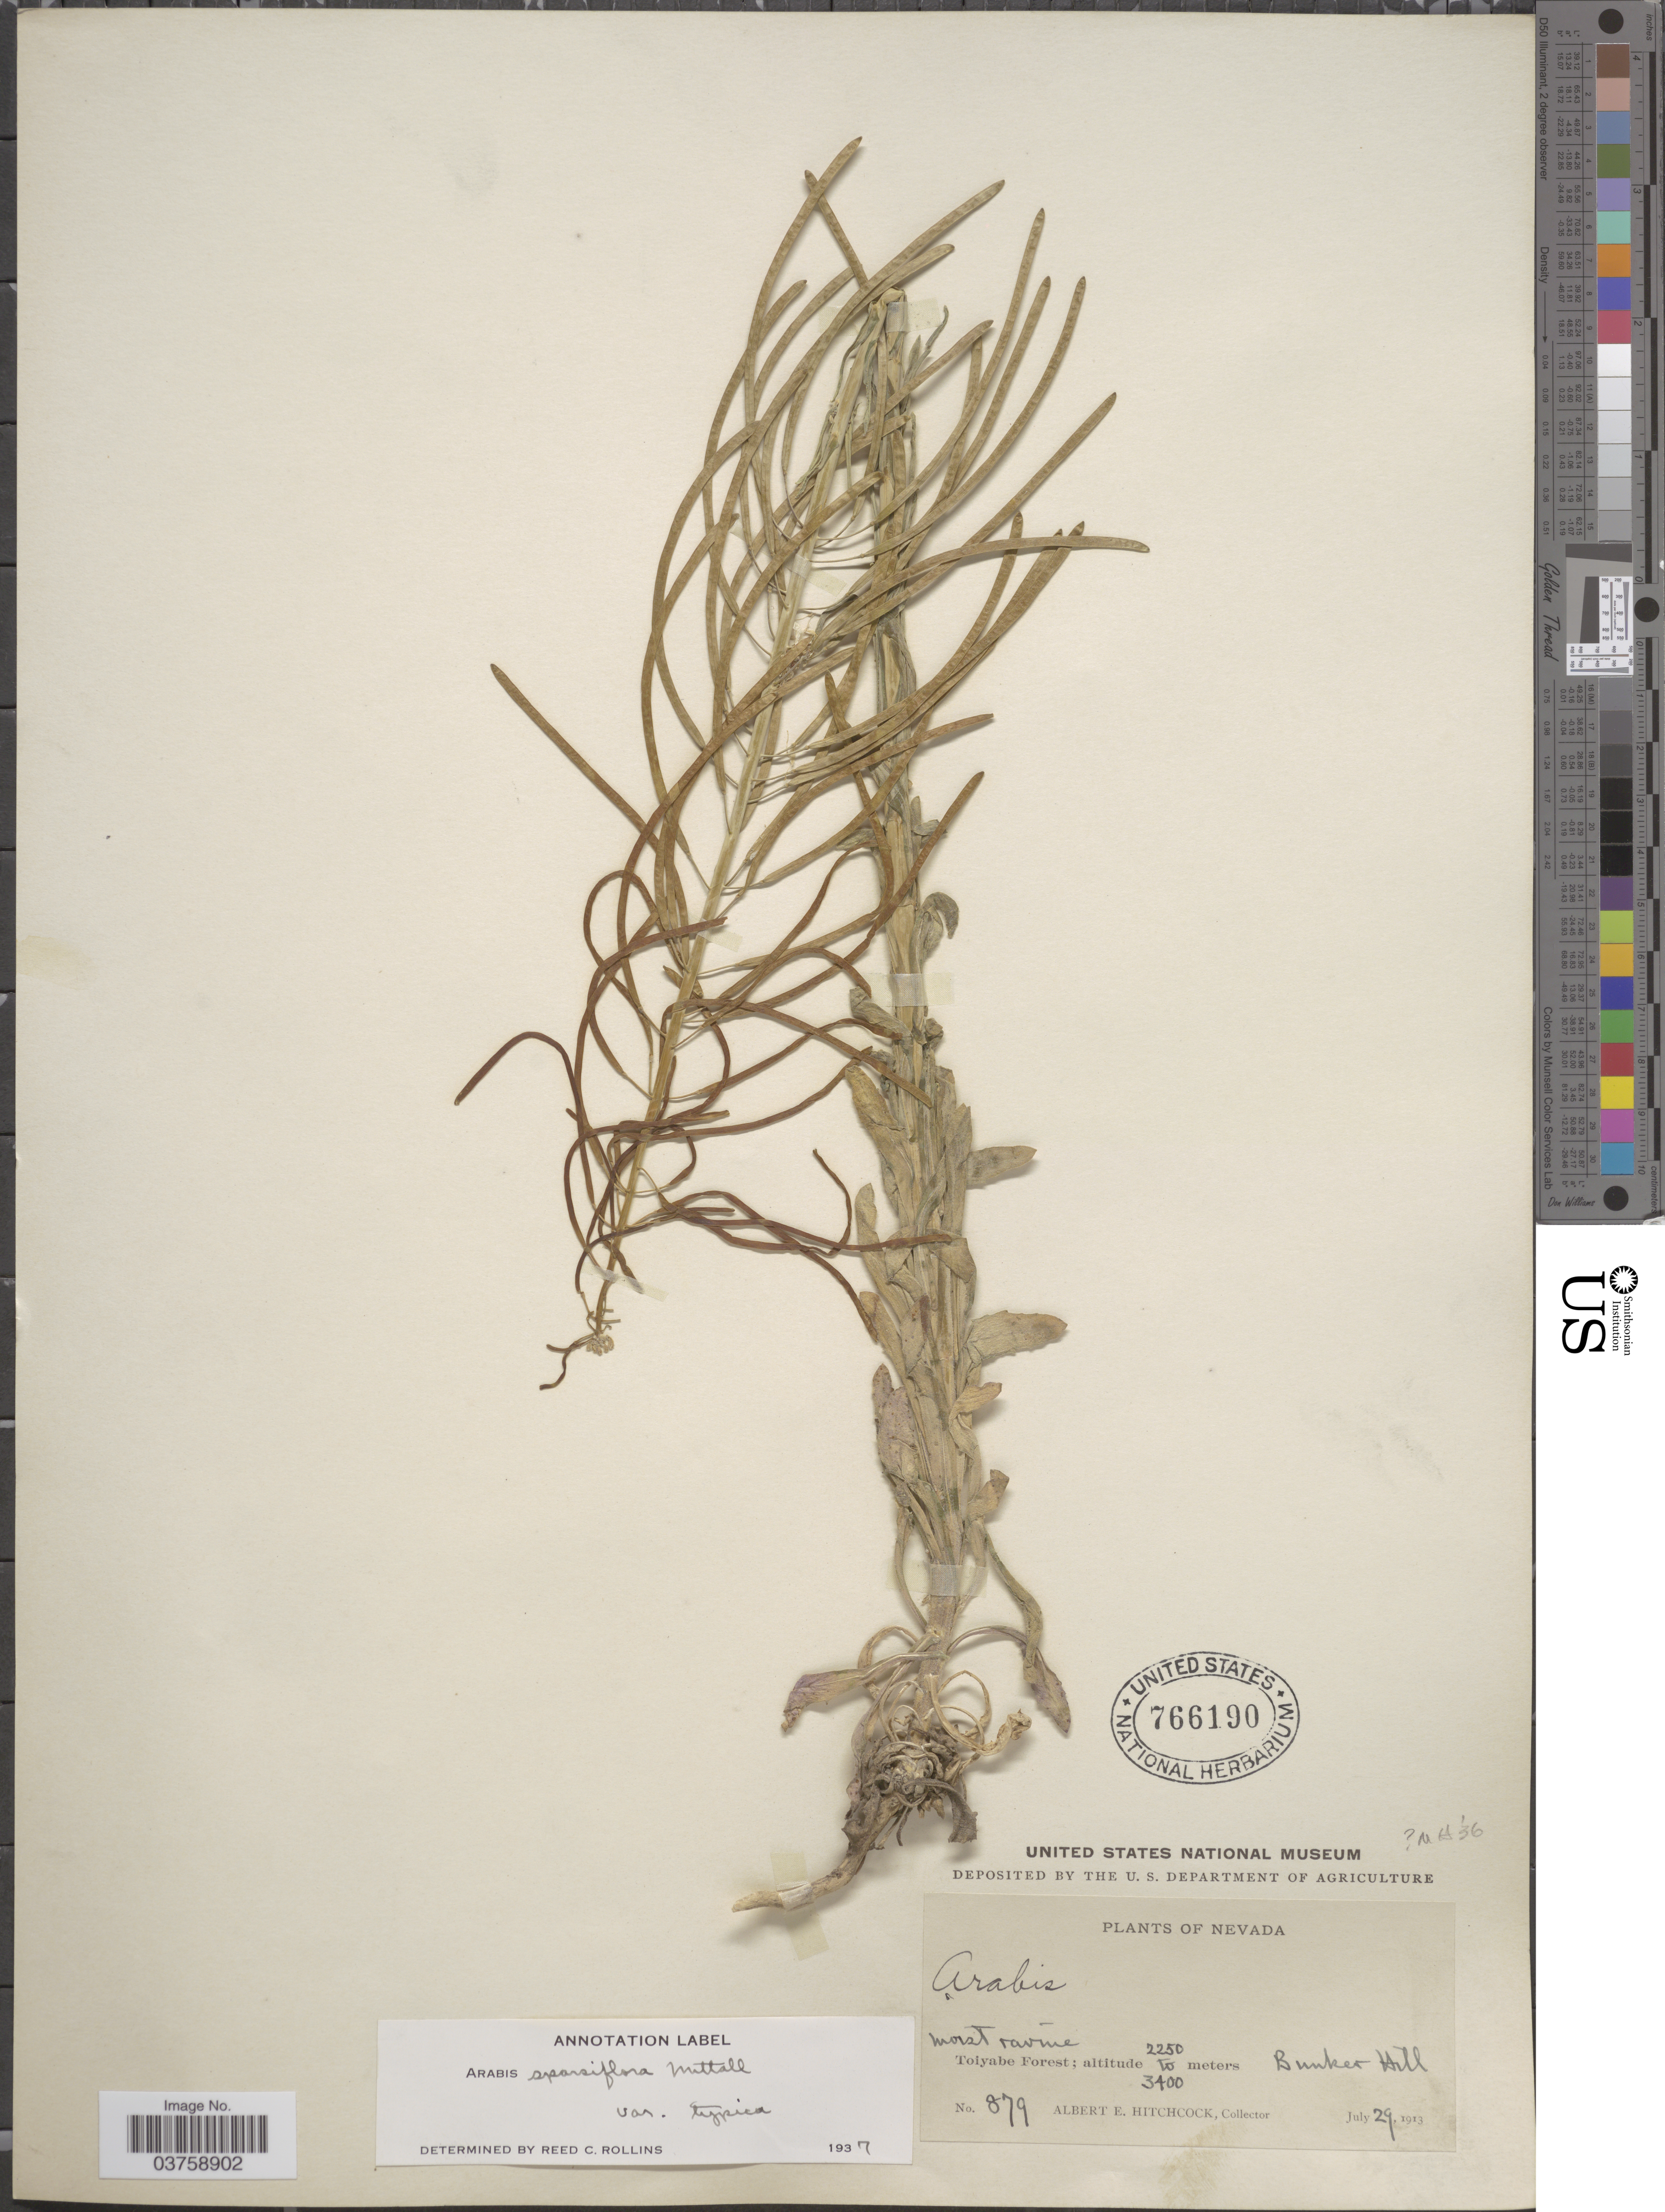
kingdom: Plantae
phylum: Tracheophyta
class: Magnoliopsida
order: Brassicales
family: Brassicaceae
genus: Arabis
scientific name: Arabis sparsiflora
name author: Nutt.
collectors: A. Hitchcock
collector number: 879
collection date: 1913-07-29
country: United States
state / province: Nevada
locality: Toiyabe Forest. Bunker Hill.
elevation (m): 2250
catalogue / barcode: US 766190